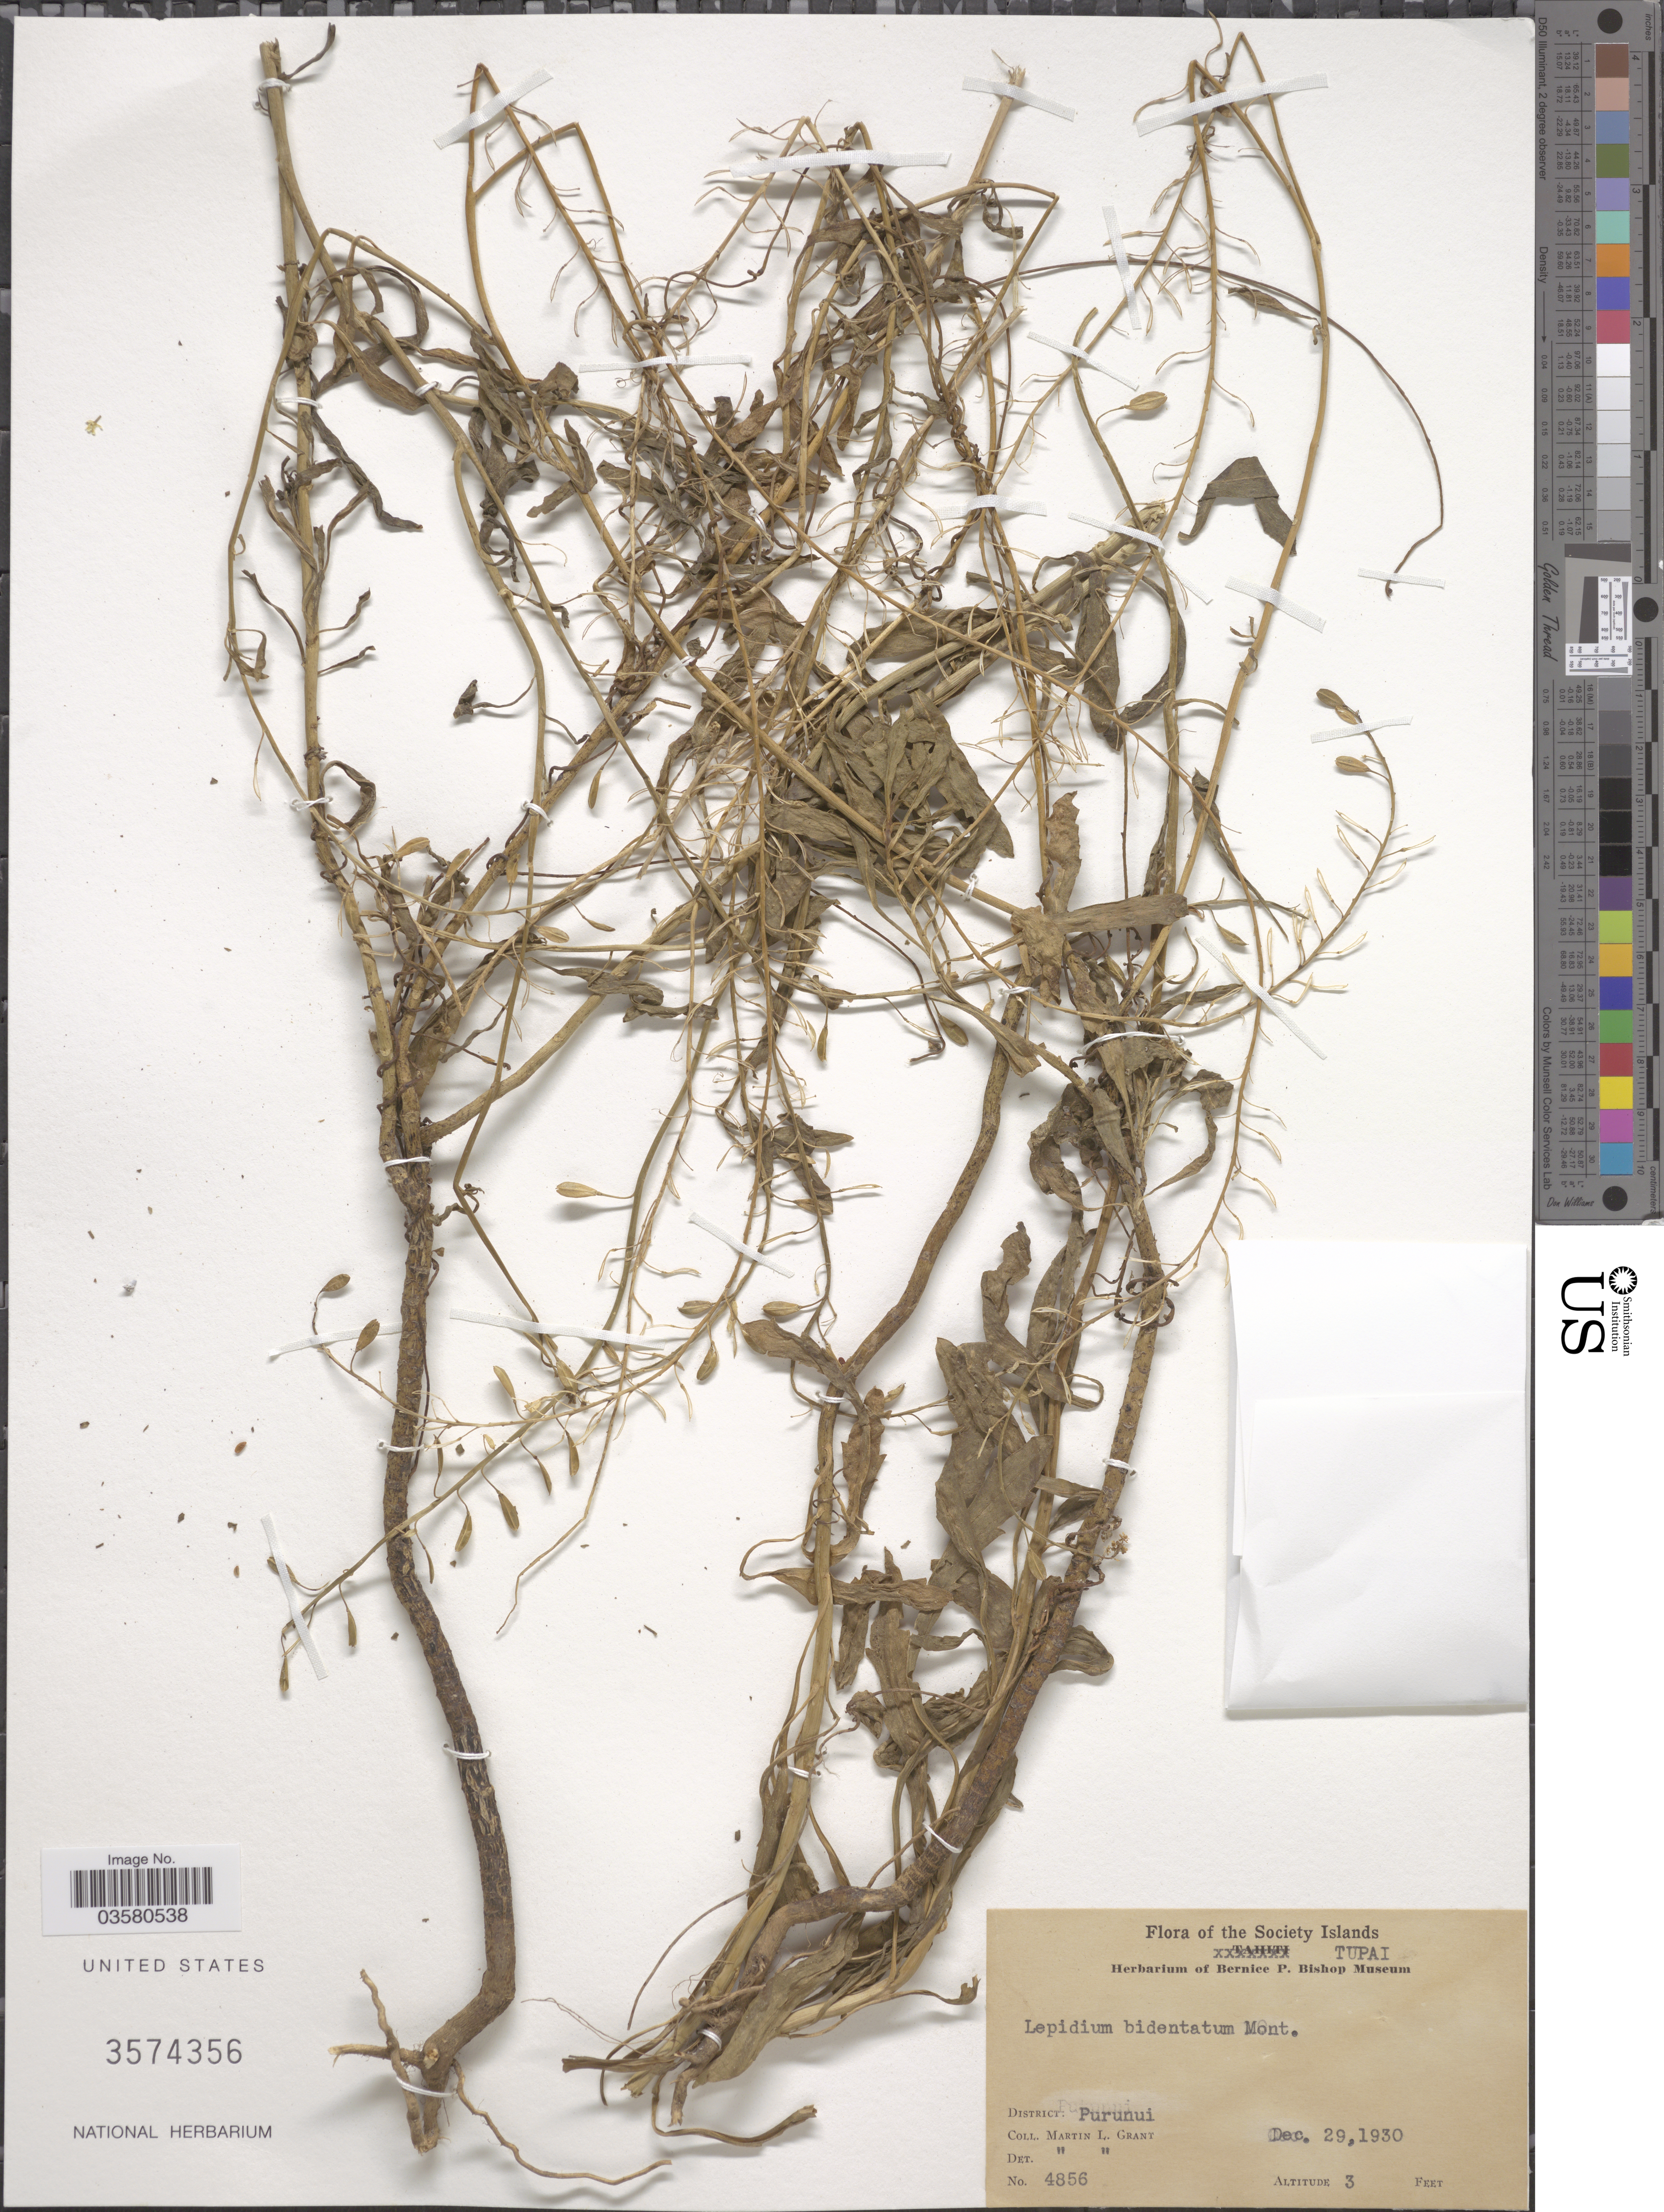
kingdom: Plantae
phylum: Tracheophyta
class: Magnoliopsida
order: Brassicales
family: Brassicaceae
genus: Lepidium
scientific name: Lepidium bidentatum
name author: Montin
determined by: Al-Shehbaz, I. A., (MO), Missouri Botanical Garden (UNITED STATES)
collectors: M. L. Grant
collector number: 4856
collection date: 1930-12-29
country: French Polynesia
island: Tupai Atoll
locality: Society Islands. Tupai. District: Purunui.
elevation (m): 1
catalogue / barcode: US 3574356